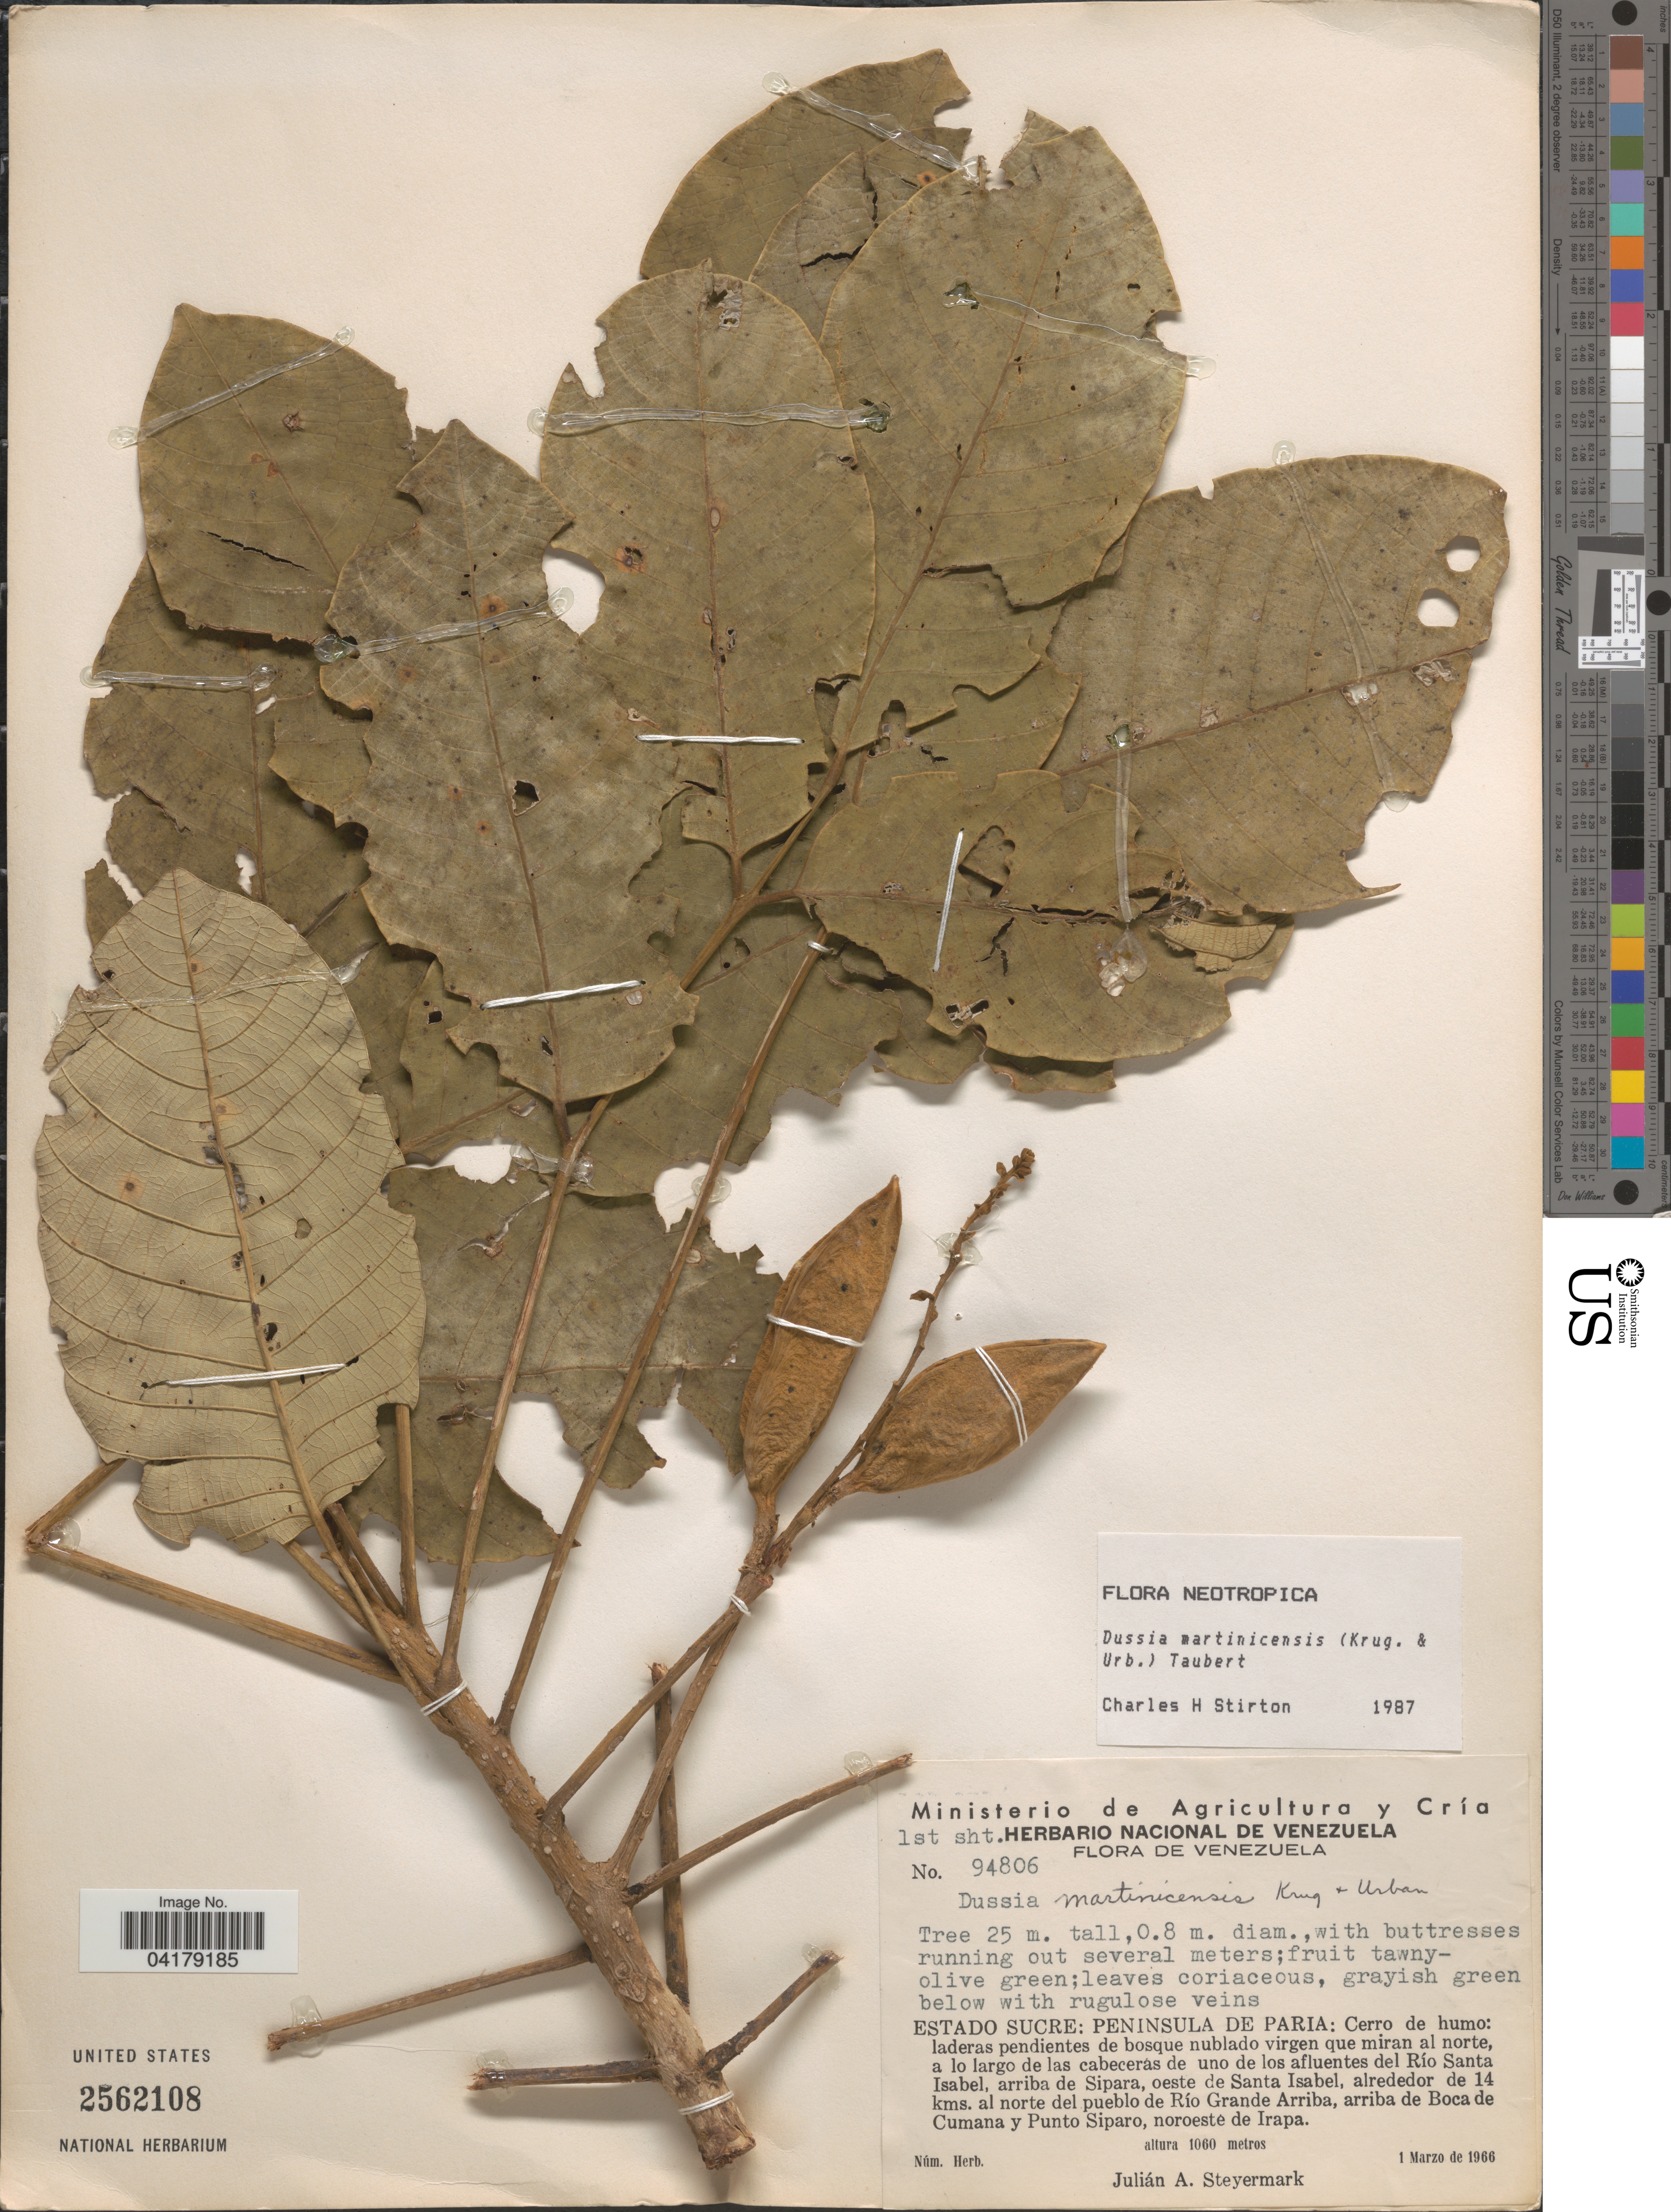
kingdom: Plantae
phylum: Tracheophyta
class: Magnoliopsida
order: Fabales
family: Fabaceae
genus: Dussia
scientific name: Dussia martinicensis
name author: Krug & Urb. ex Taub.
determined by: Stirton, Charles H.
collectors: J. Steyermark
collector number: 94806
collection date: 1966-03-01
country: Venezuela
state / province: Sucre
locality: Peninsula de Paria: Cerro de humo: laderas pendientes de bosque nublado virgen que miran al norte, a lo largo de las cabeceras de uno de los afluentes del Río Santa Isabel, arriba de Sipara, oeste de Santa Isabel, alrededor de 14 kms. al norte del pueblo de Río Grande Arriba, arriba de Boca de Cumana y Punto Siparo, noroeste de Irapa.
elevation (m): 1060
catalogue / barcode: US 2562108